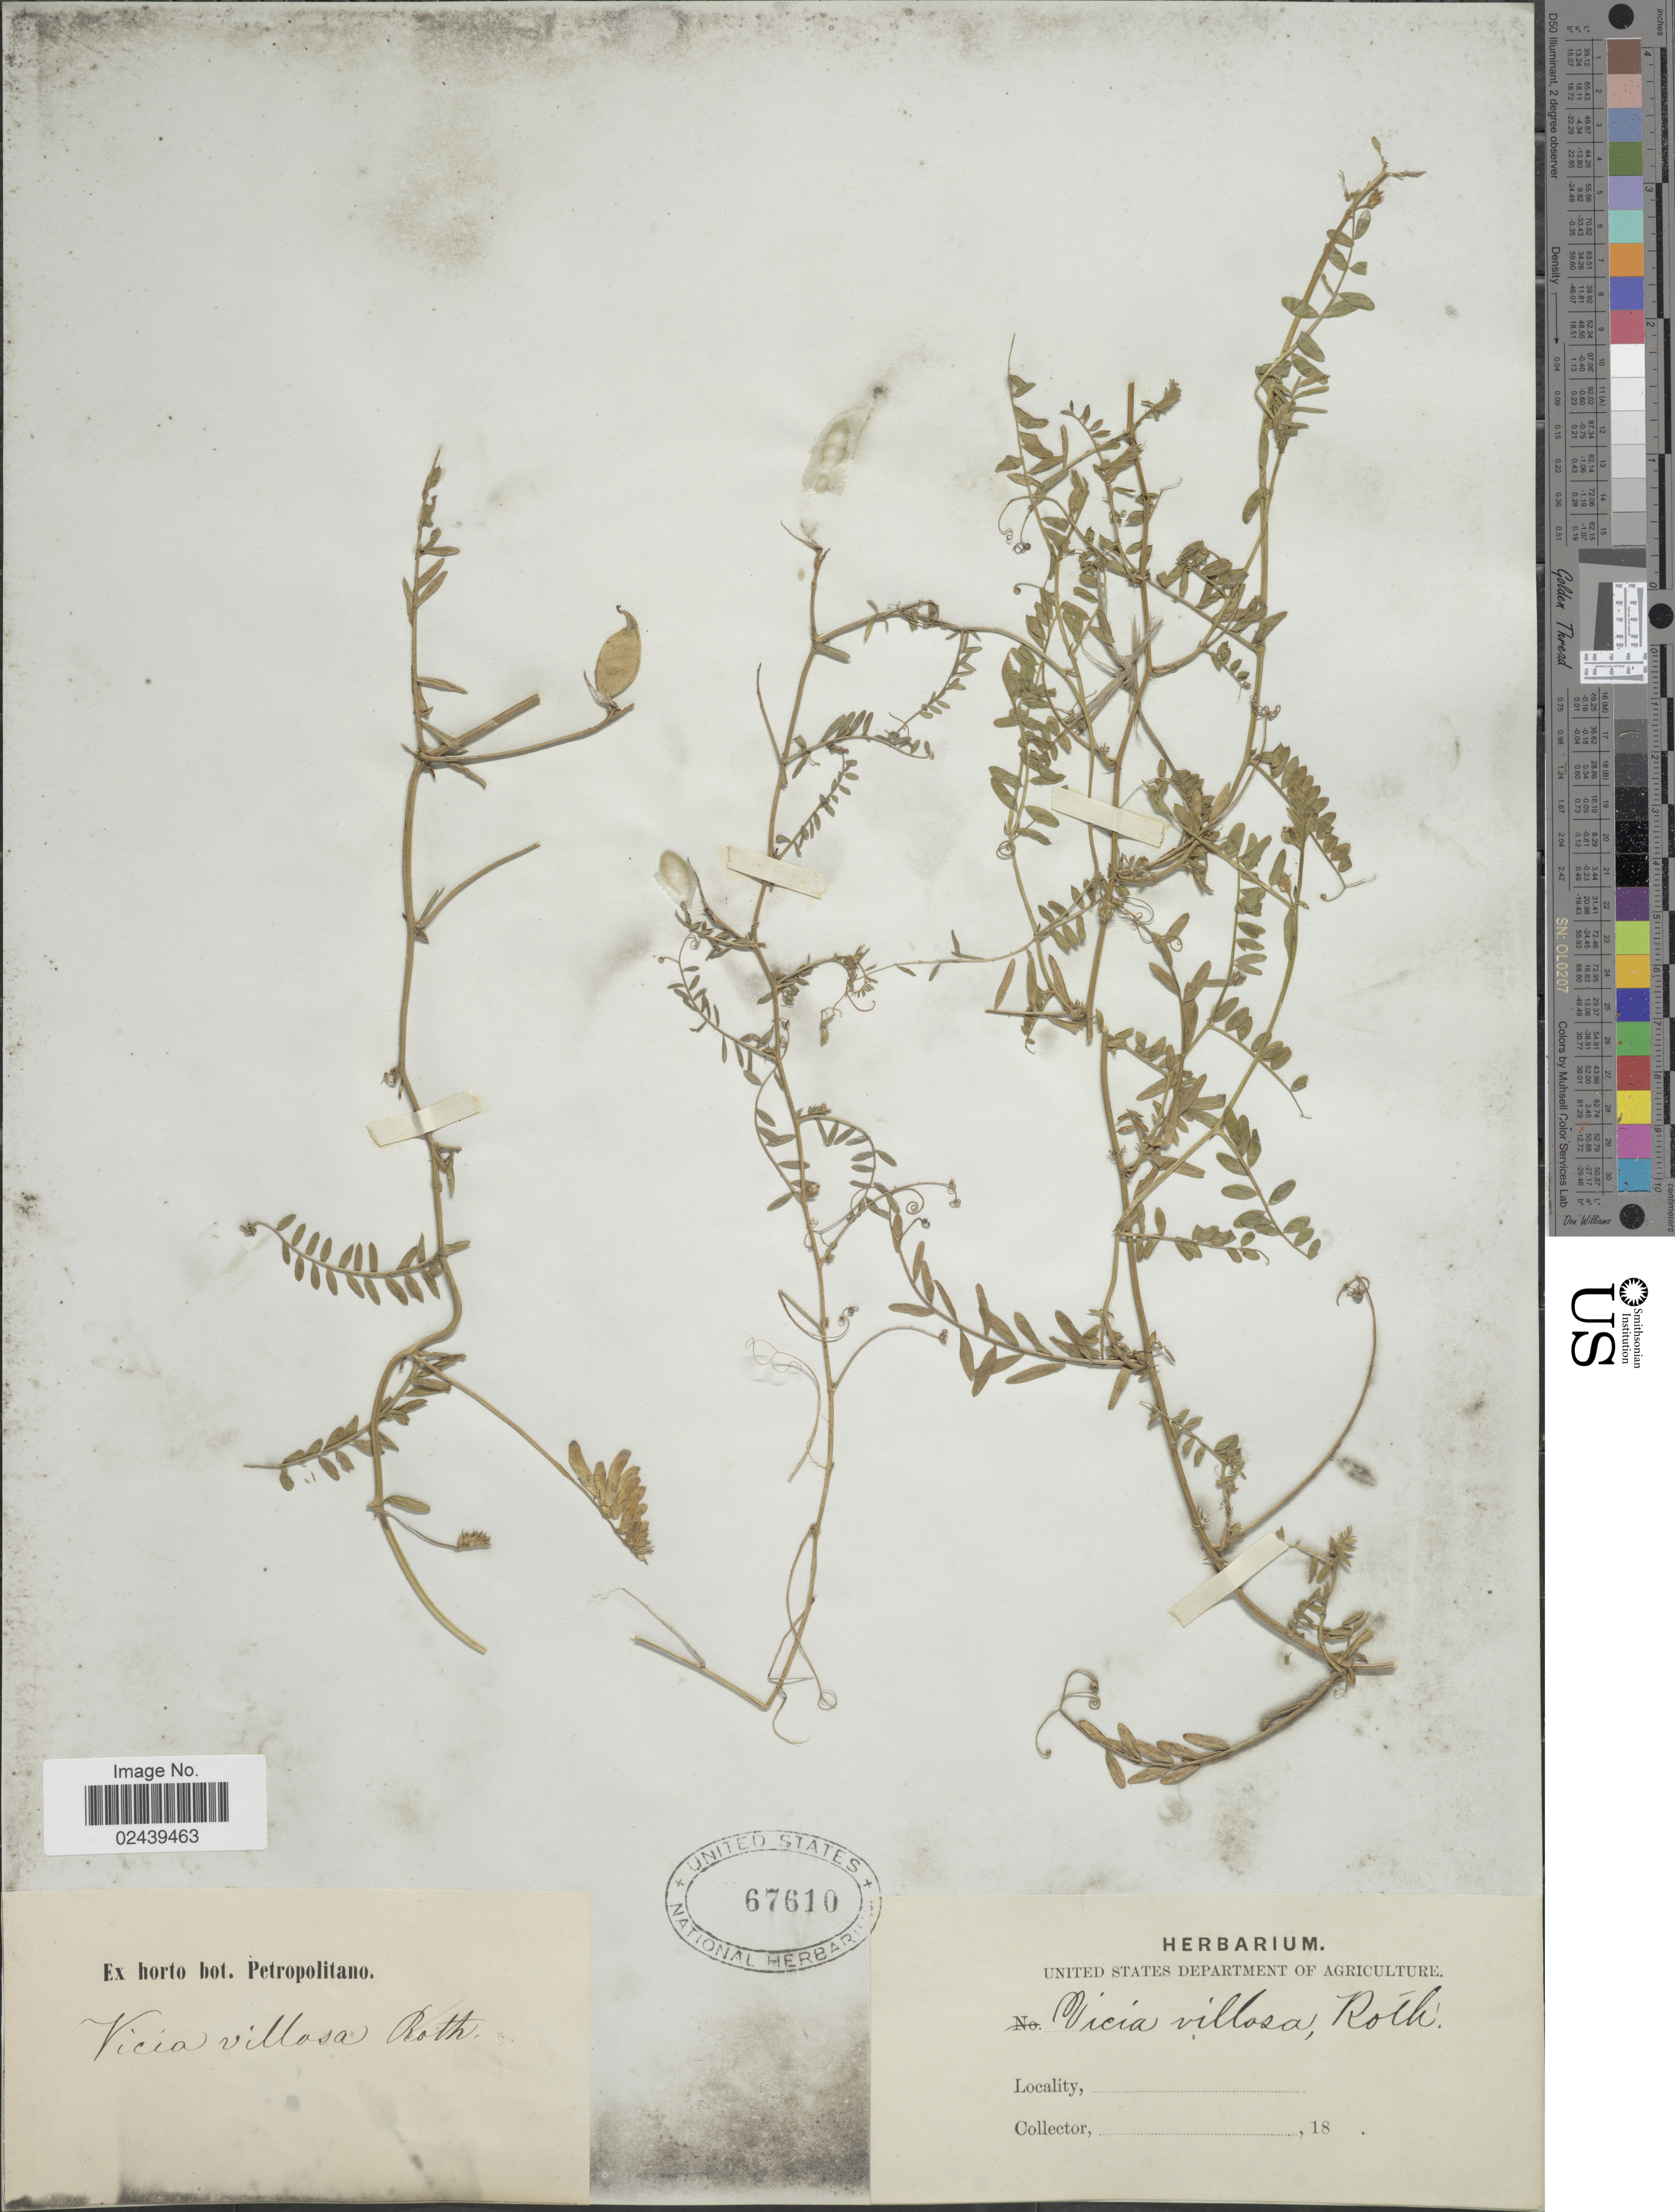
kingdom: Plantae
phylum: Tracheophyta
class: Magnoliopsida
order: Fabales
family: Fabaceae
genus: Vicia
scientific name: Vicia villosa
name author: Roth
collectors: ex Horto Bot. Petropolitano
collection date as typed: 18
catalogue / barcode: US 67610